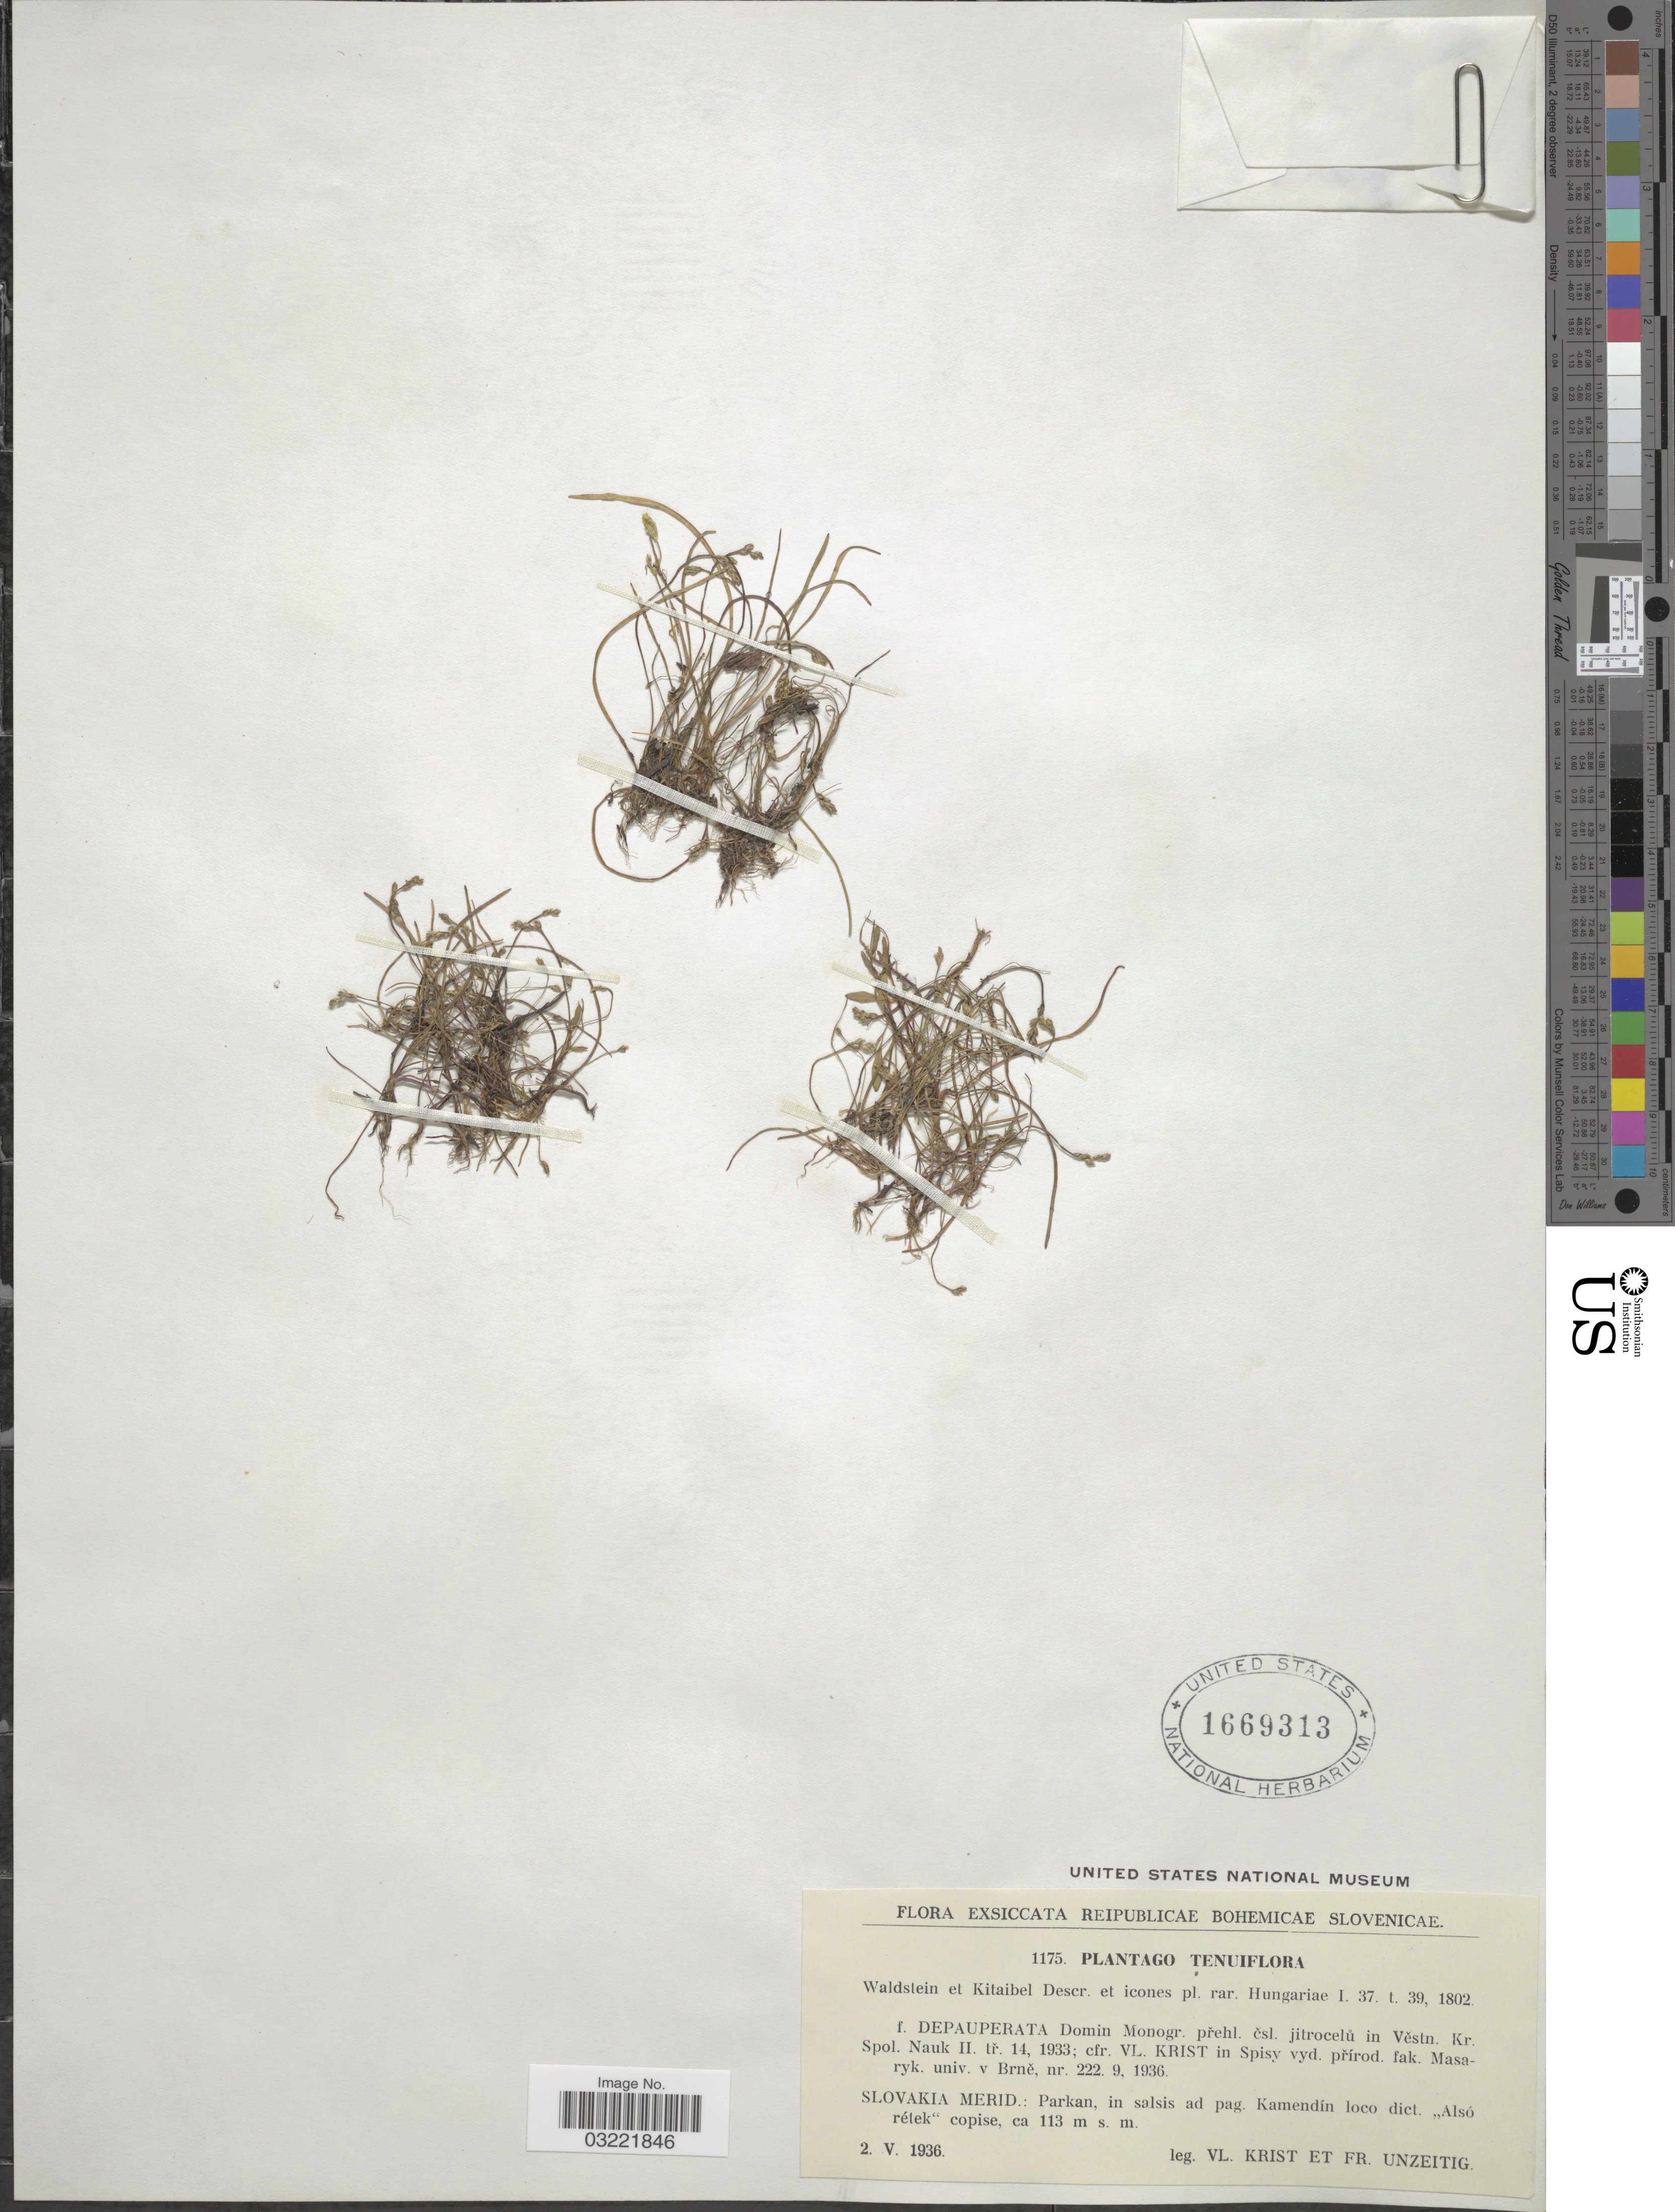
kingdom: Plantae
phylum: Tracheophyta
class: Magnoliopsida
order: Lamiales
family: Plantaginaceae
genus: Plantago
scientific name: Plantago tenuiflora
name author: Waldst. & Kit.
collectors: V. Krist & Unzeitig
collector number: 1175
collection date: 1936-05-02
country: Slovakia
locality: Slovakia Merid.: Parkan, in salsis ad pag. Kamendín loco dict. "Alsó rétek" copise.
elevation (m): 113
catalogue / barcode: US 1669313